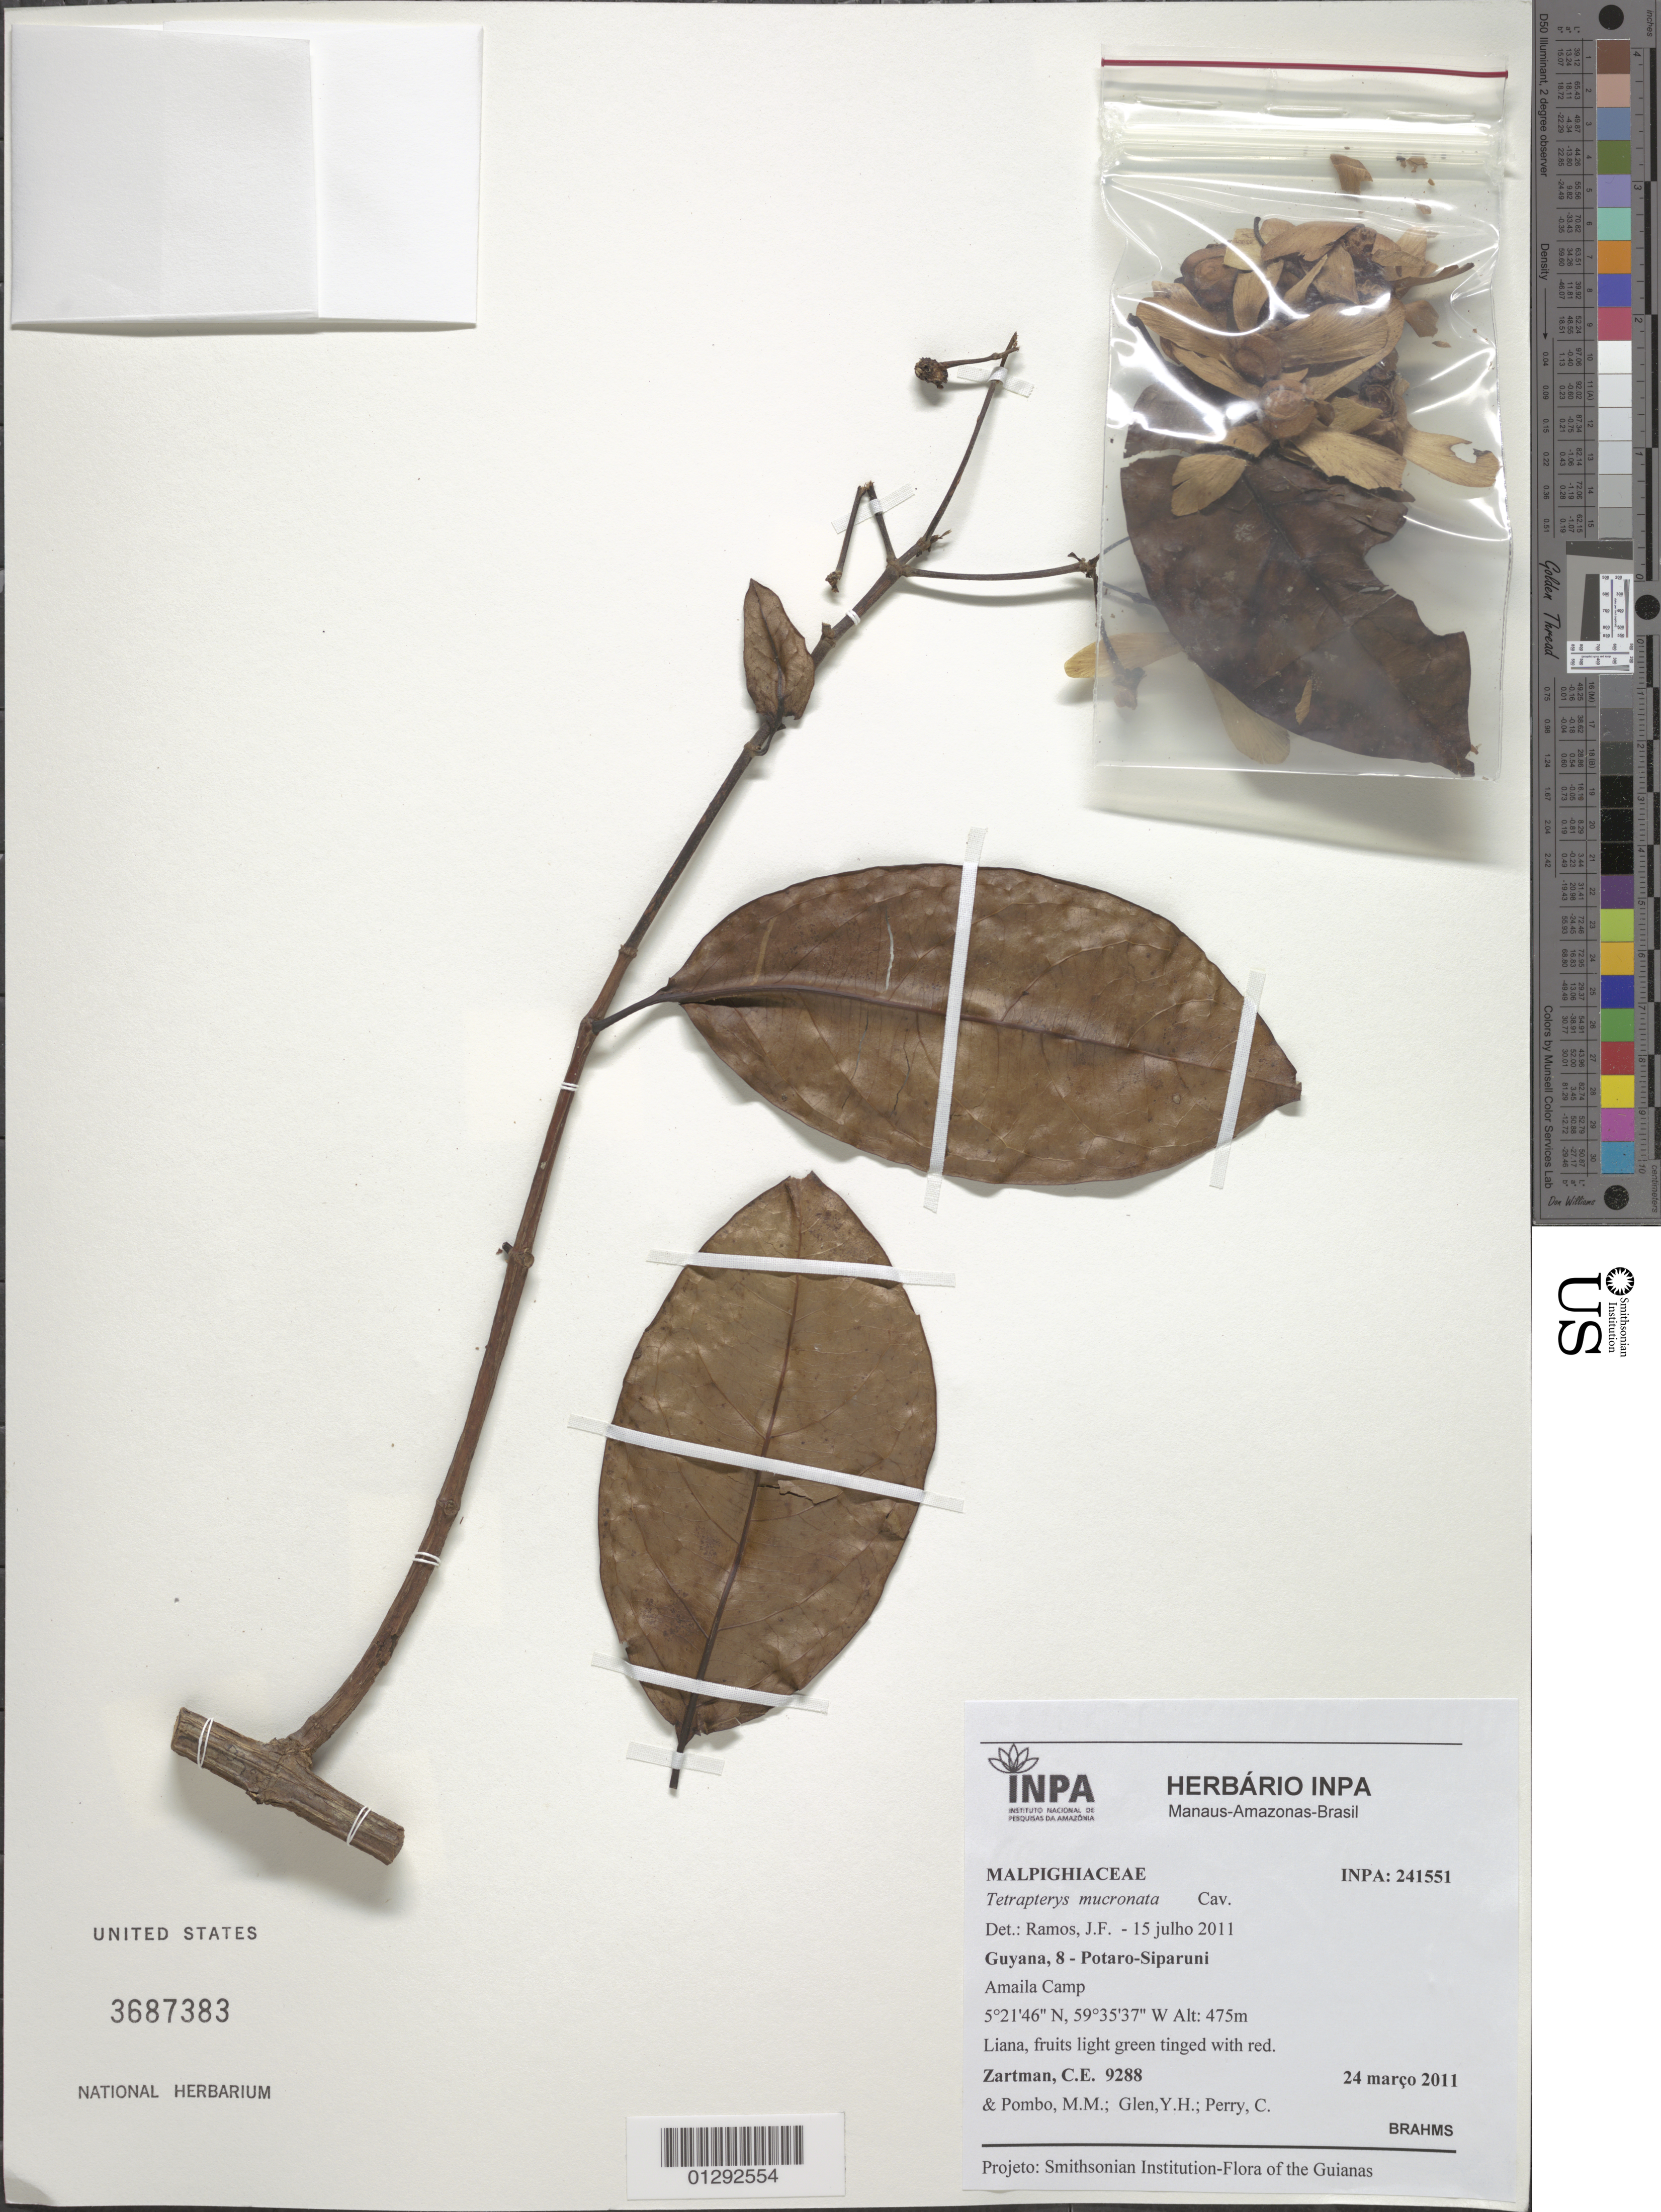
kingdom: Plantae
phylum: Tracheophyta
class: Magnoliopsida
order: Malpighiales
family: Malpighiaceae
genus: Tetrapterys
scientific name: Tetrapterys mucronata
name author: Cav.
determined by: Ramos, J. F.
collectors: C. Zartman, M. Pombo, Y. Glen & C. Perry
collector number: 9288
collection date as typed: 24 Mar 2011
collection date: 2011-03-24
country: Guyana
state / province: Potaro-Siparuni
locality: Amaila Camp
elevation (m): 475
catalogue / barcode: US 3687383